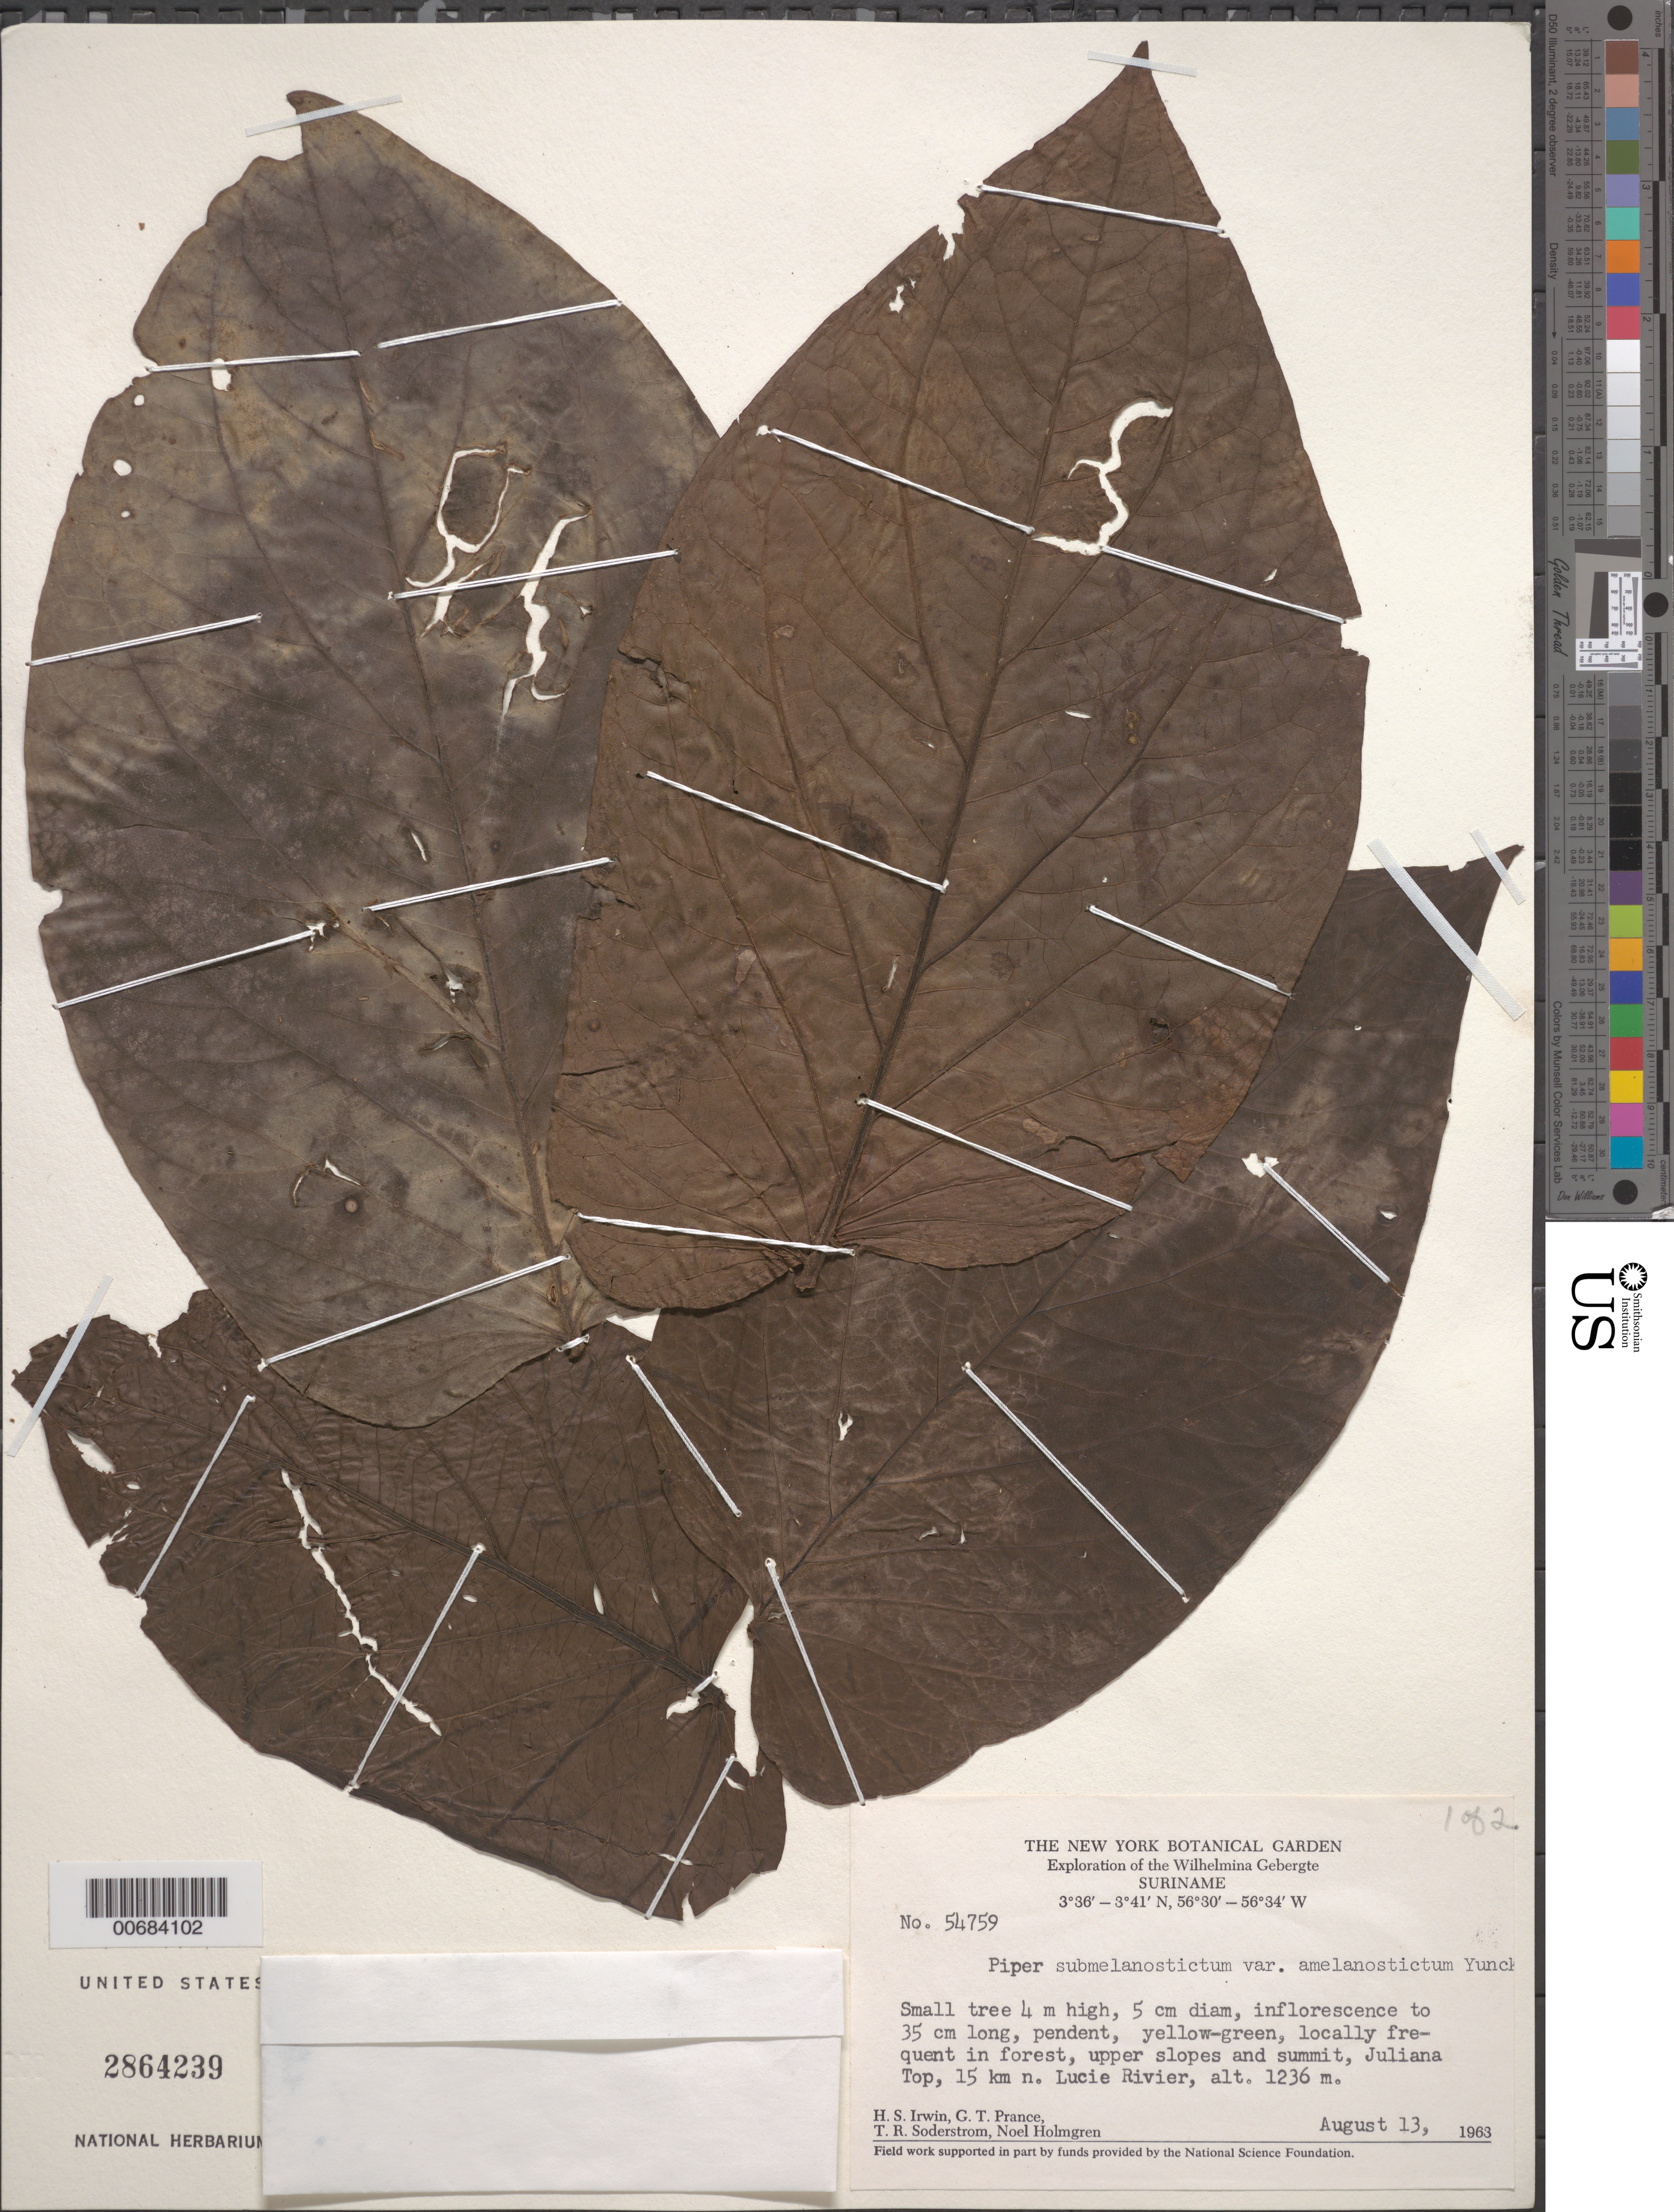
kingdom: Plantae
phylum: Tracheophyta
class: Magnoliopsida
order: Piperales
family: Piperaceae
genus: Piper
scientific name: Piper submelanostictum var. amelanostictum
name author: Yunck.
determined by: Irwin, Howard S.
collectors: H. Irwin, G. T. Prance, T. R. Soderstrom & N. H. Holmgren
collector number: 54759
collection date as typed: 13-Aug-63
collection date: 1963-08-13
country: Suriname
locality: Juliana Top, 15 km N of Lucie R., Wilhelmina Gebergte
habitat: Forest, upper slopes and summit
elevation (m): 1236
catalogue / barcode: US 2864239